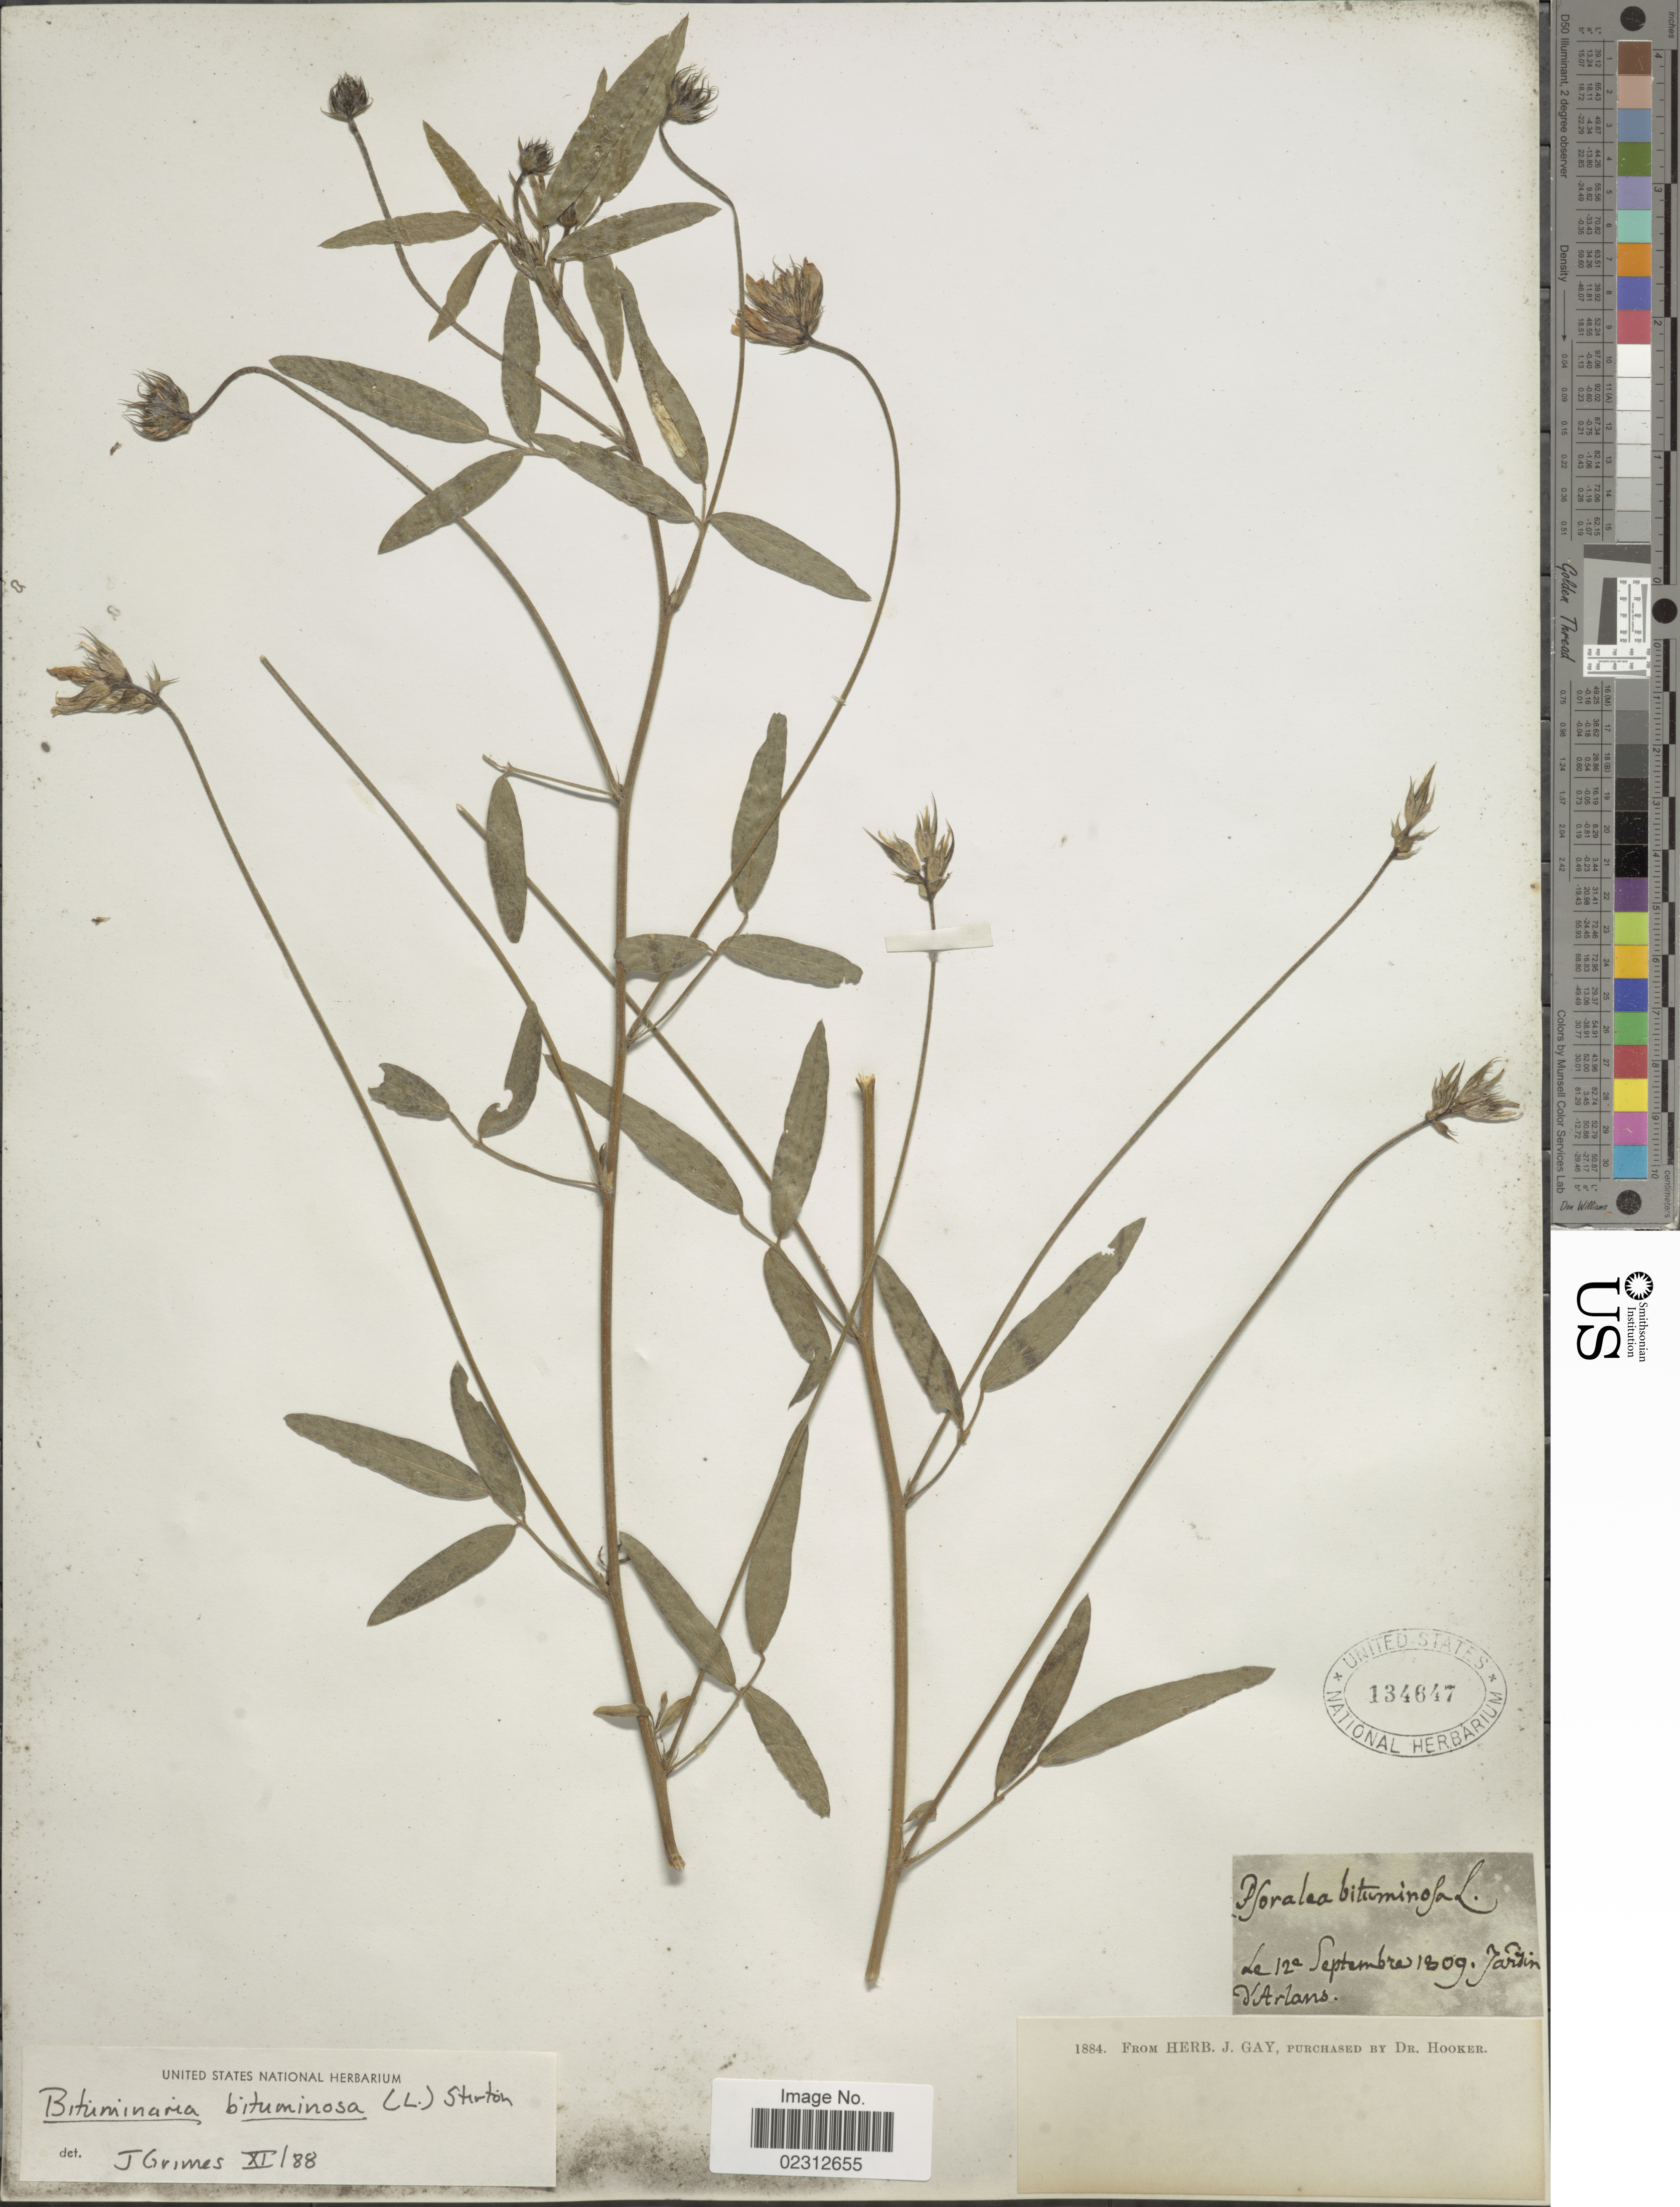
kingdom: Plantae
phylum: Tracheophyta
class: Magnoliopsida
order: Fabales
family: Fabaceae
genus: Bituminaria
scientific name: Bituminaria bituminosa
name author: (L.) C.H. Stirt.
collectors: d'Arlans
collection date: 1809-09-12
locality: Jardin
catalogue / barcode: US 134647